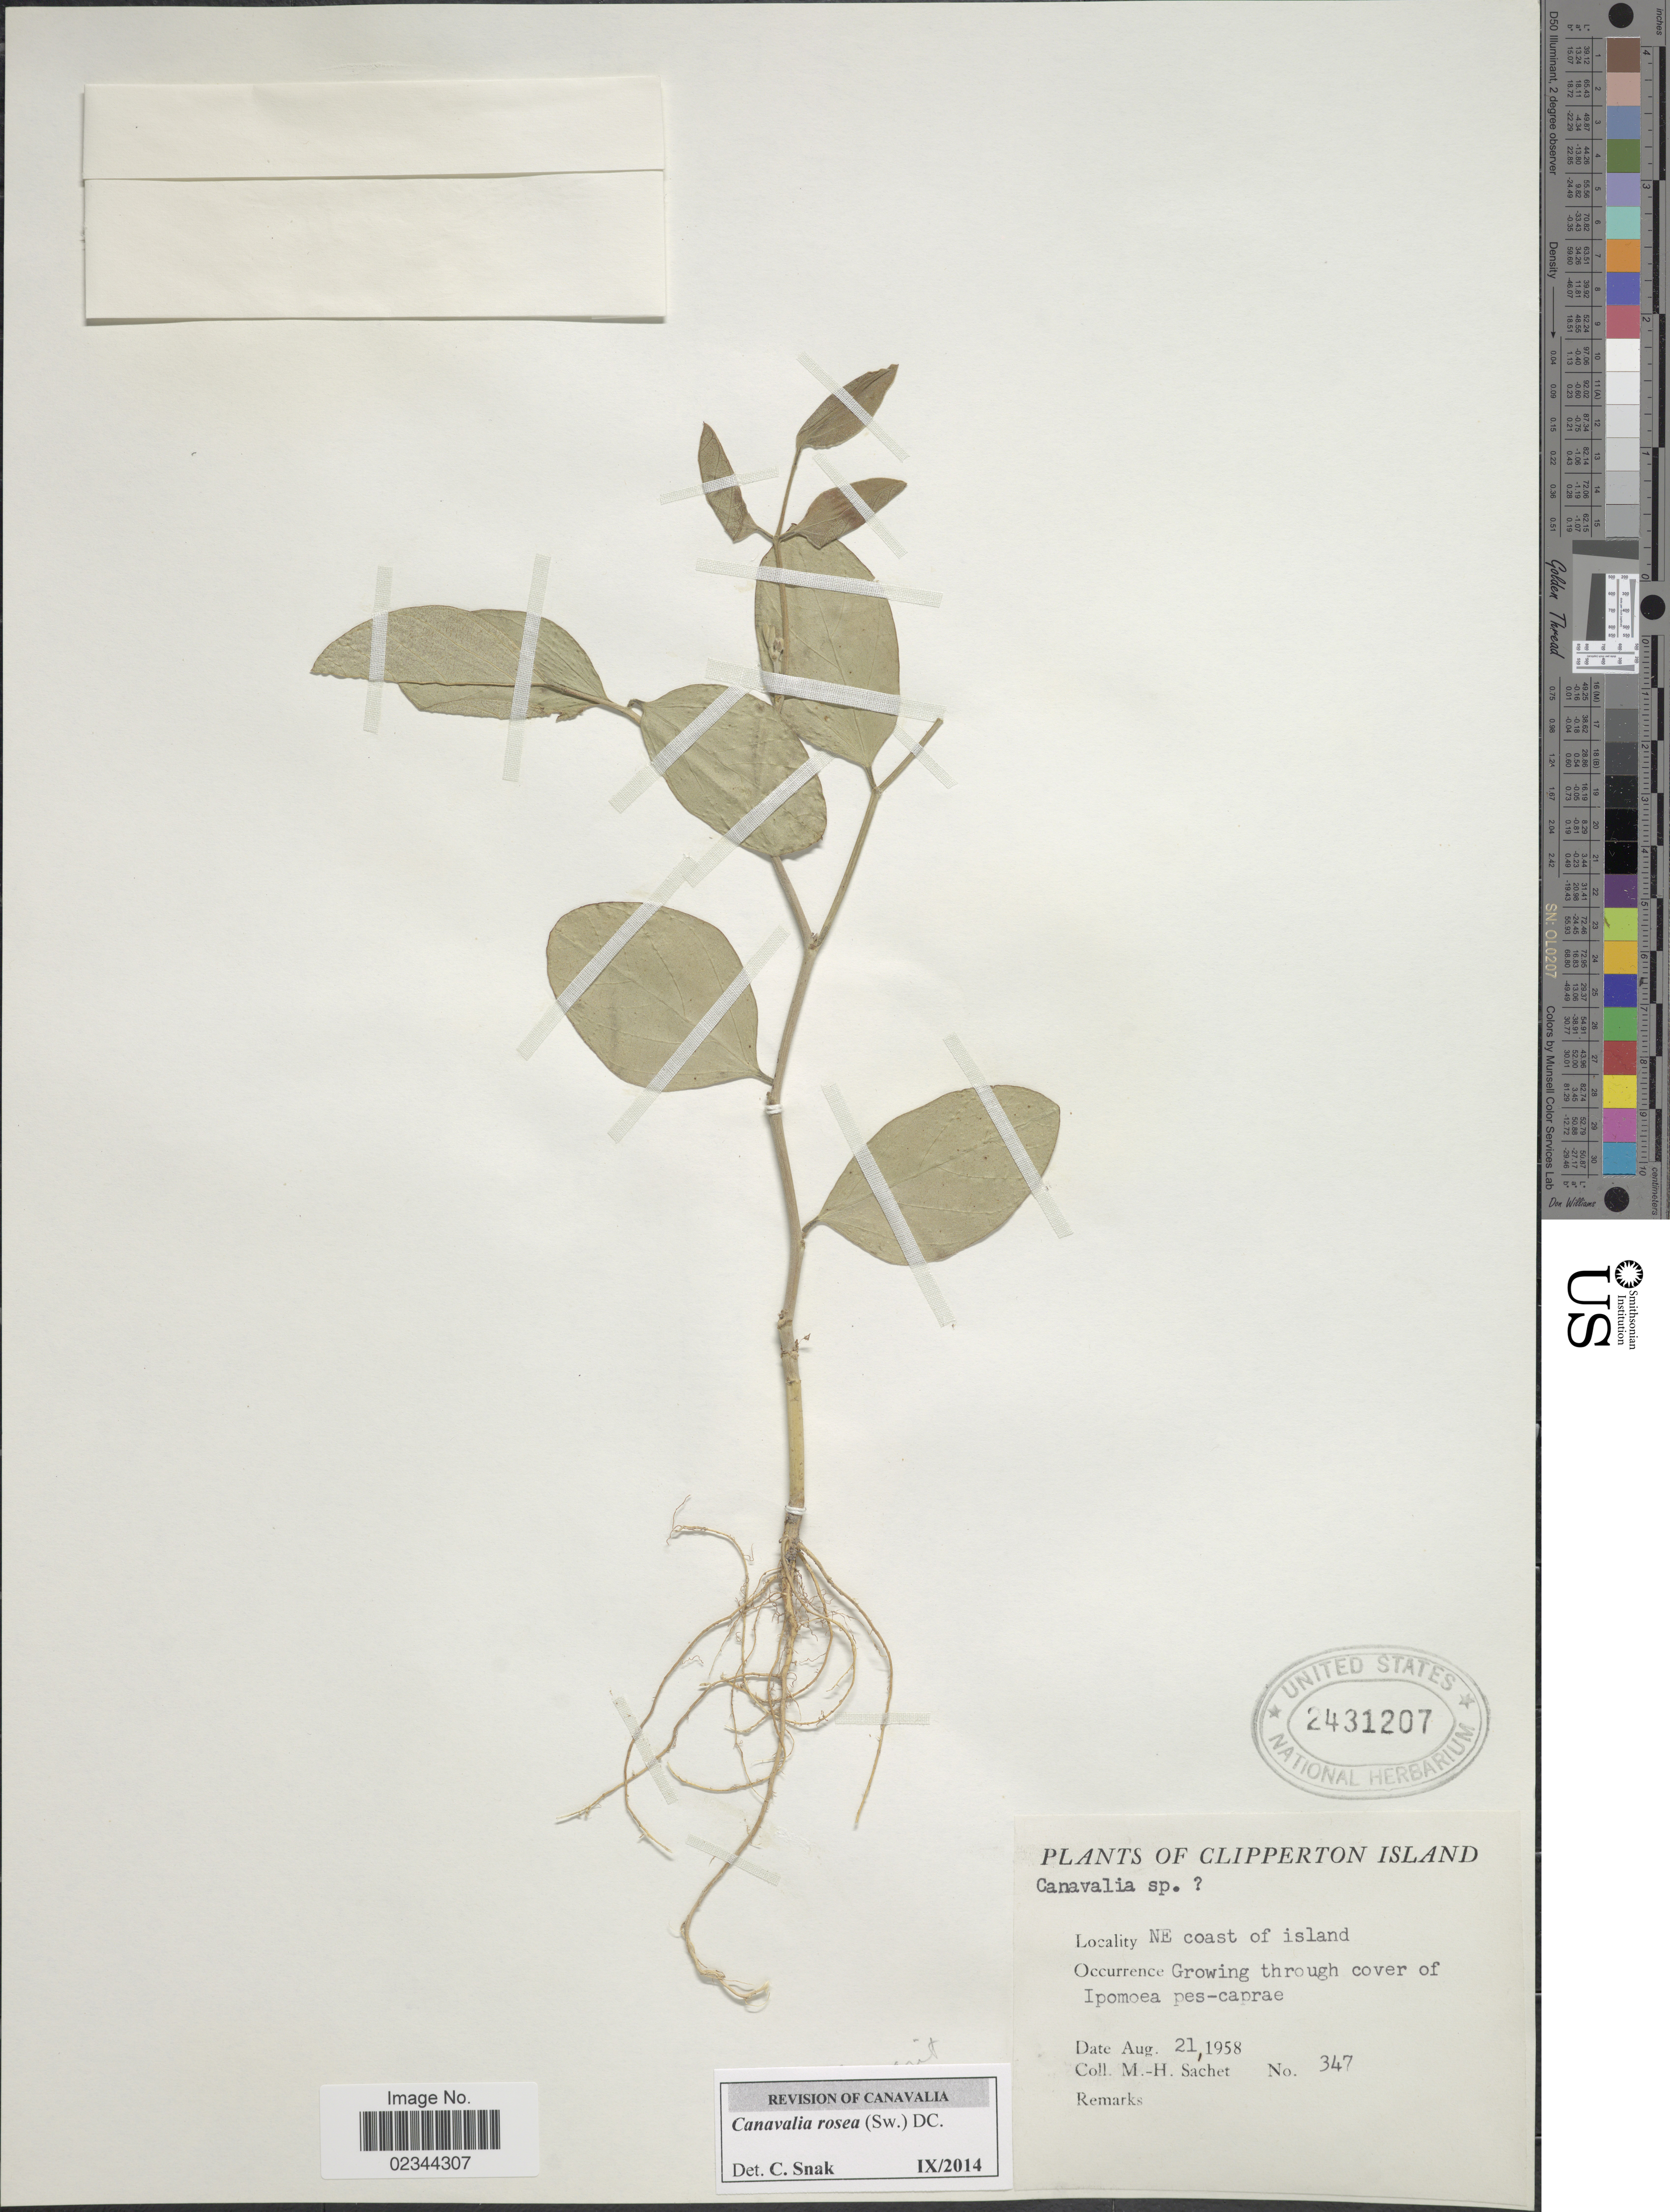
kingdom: Plantae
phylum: Tracheophyta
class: Magnoliopsida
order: Fabales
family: Fabaceae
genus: Canavalia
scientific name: Canavalia rosea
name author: (Sw.) DC.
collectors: M.-H. Sachet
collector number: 347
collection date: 1958-08-21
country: Central Am. Pac. Islands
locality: Clipperton Island, NE coast of island.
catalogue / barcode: US 2431207